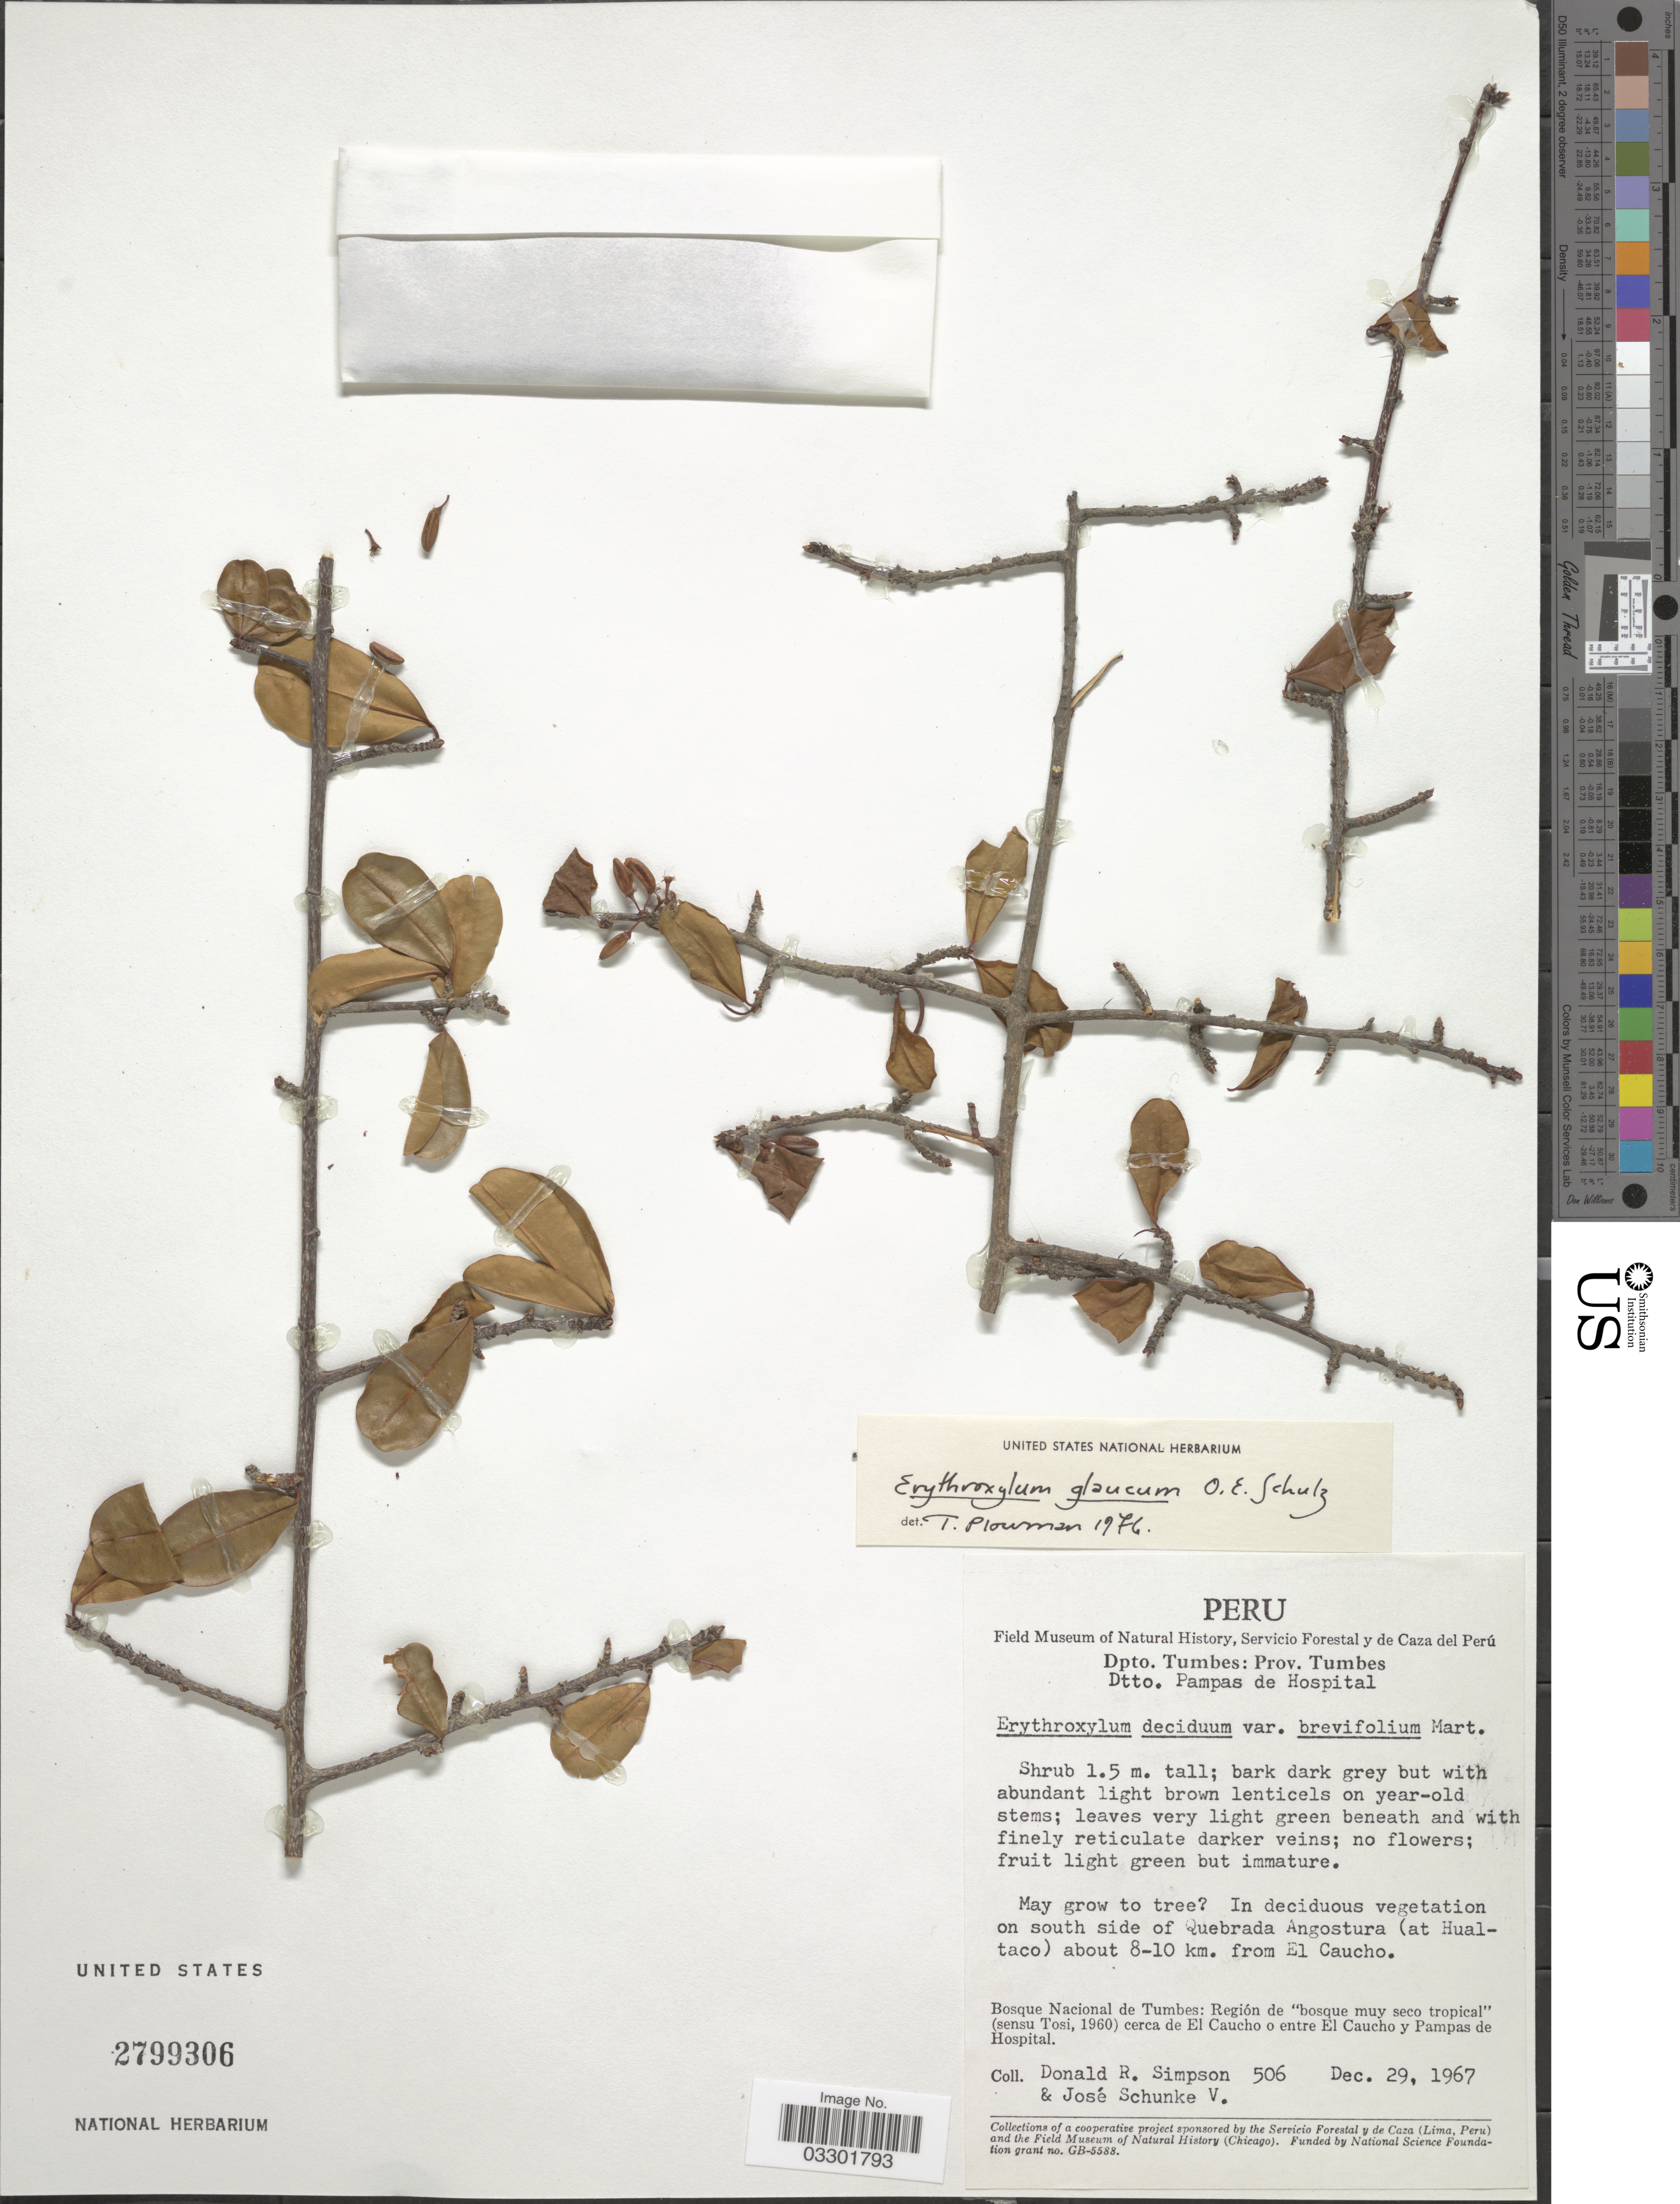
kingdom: Plantae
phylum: Tracheophyta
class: Magnoliopsida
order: Malpighiales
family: Erythroxylaceae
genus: Erythroxylum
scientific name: Erythroxylum glaucum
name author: O.E. Schulz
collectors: D. R. Simpson & J. Schunke Vigo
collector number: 506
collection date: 1967-12-29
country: Peru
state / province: Tumbes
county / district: Tumbes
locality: Dpto. Tumbes: Prov. Tumbes. Dtto. Pampas de Hospital. On south side of Quebrada Angostura (at Hualtaco) about 8-10 km. from El Caucho. Bosque Nacional de Tumbes: Región de "bosque muy seco tropical" (sensu Tosi, 1960) cerca de El Caucho o entre El Caucho y Pampas de Hospital.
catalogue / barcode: US 2799306